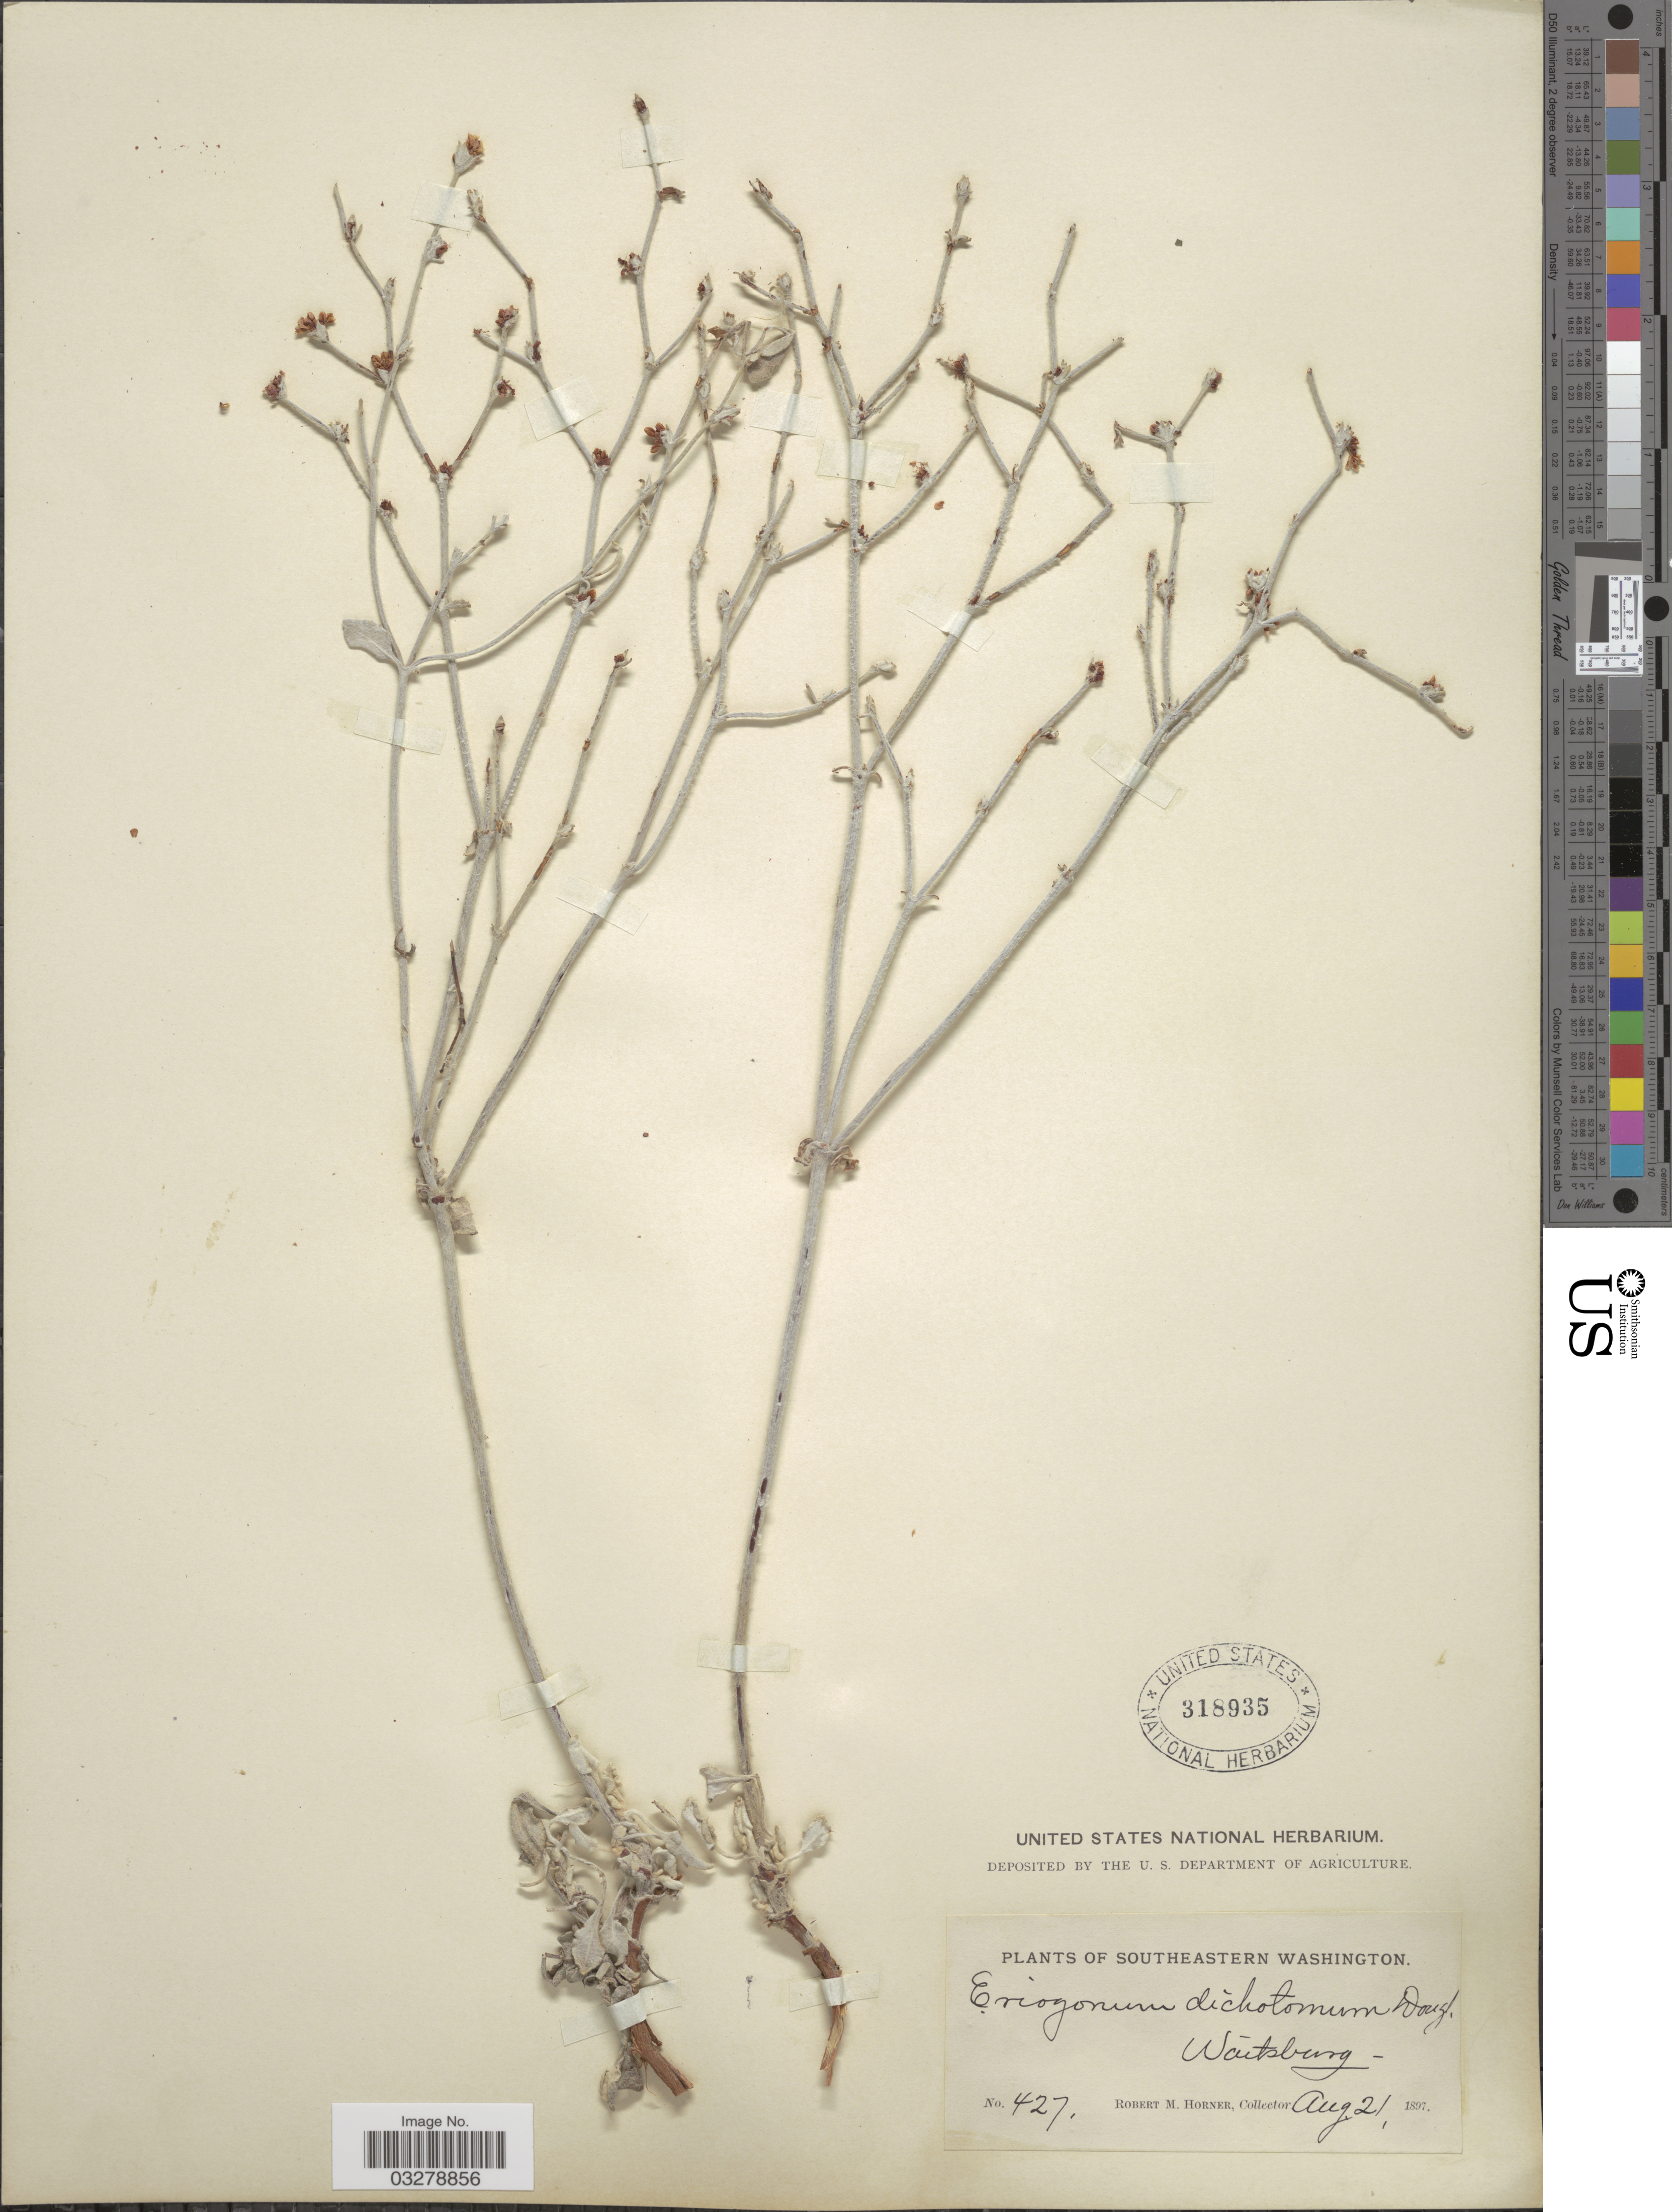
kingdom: Plantae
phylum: Tracheophyta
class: Magnoliopsida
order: Caryophyllales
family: Polygonaceae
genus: Eriogonum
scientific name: Eriogonum niverum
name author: Douglas ex Benth.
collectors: R. Horner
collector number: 427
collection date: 1897-08-21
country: United States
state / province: Washington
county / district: Walla Walla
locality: Southeastern Washington. Waitsburg.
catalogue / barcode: US 318935